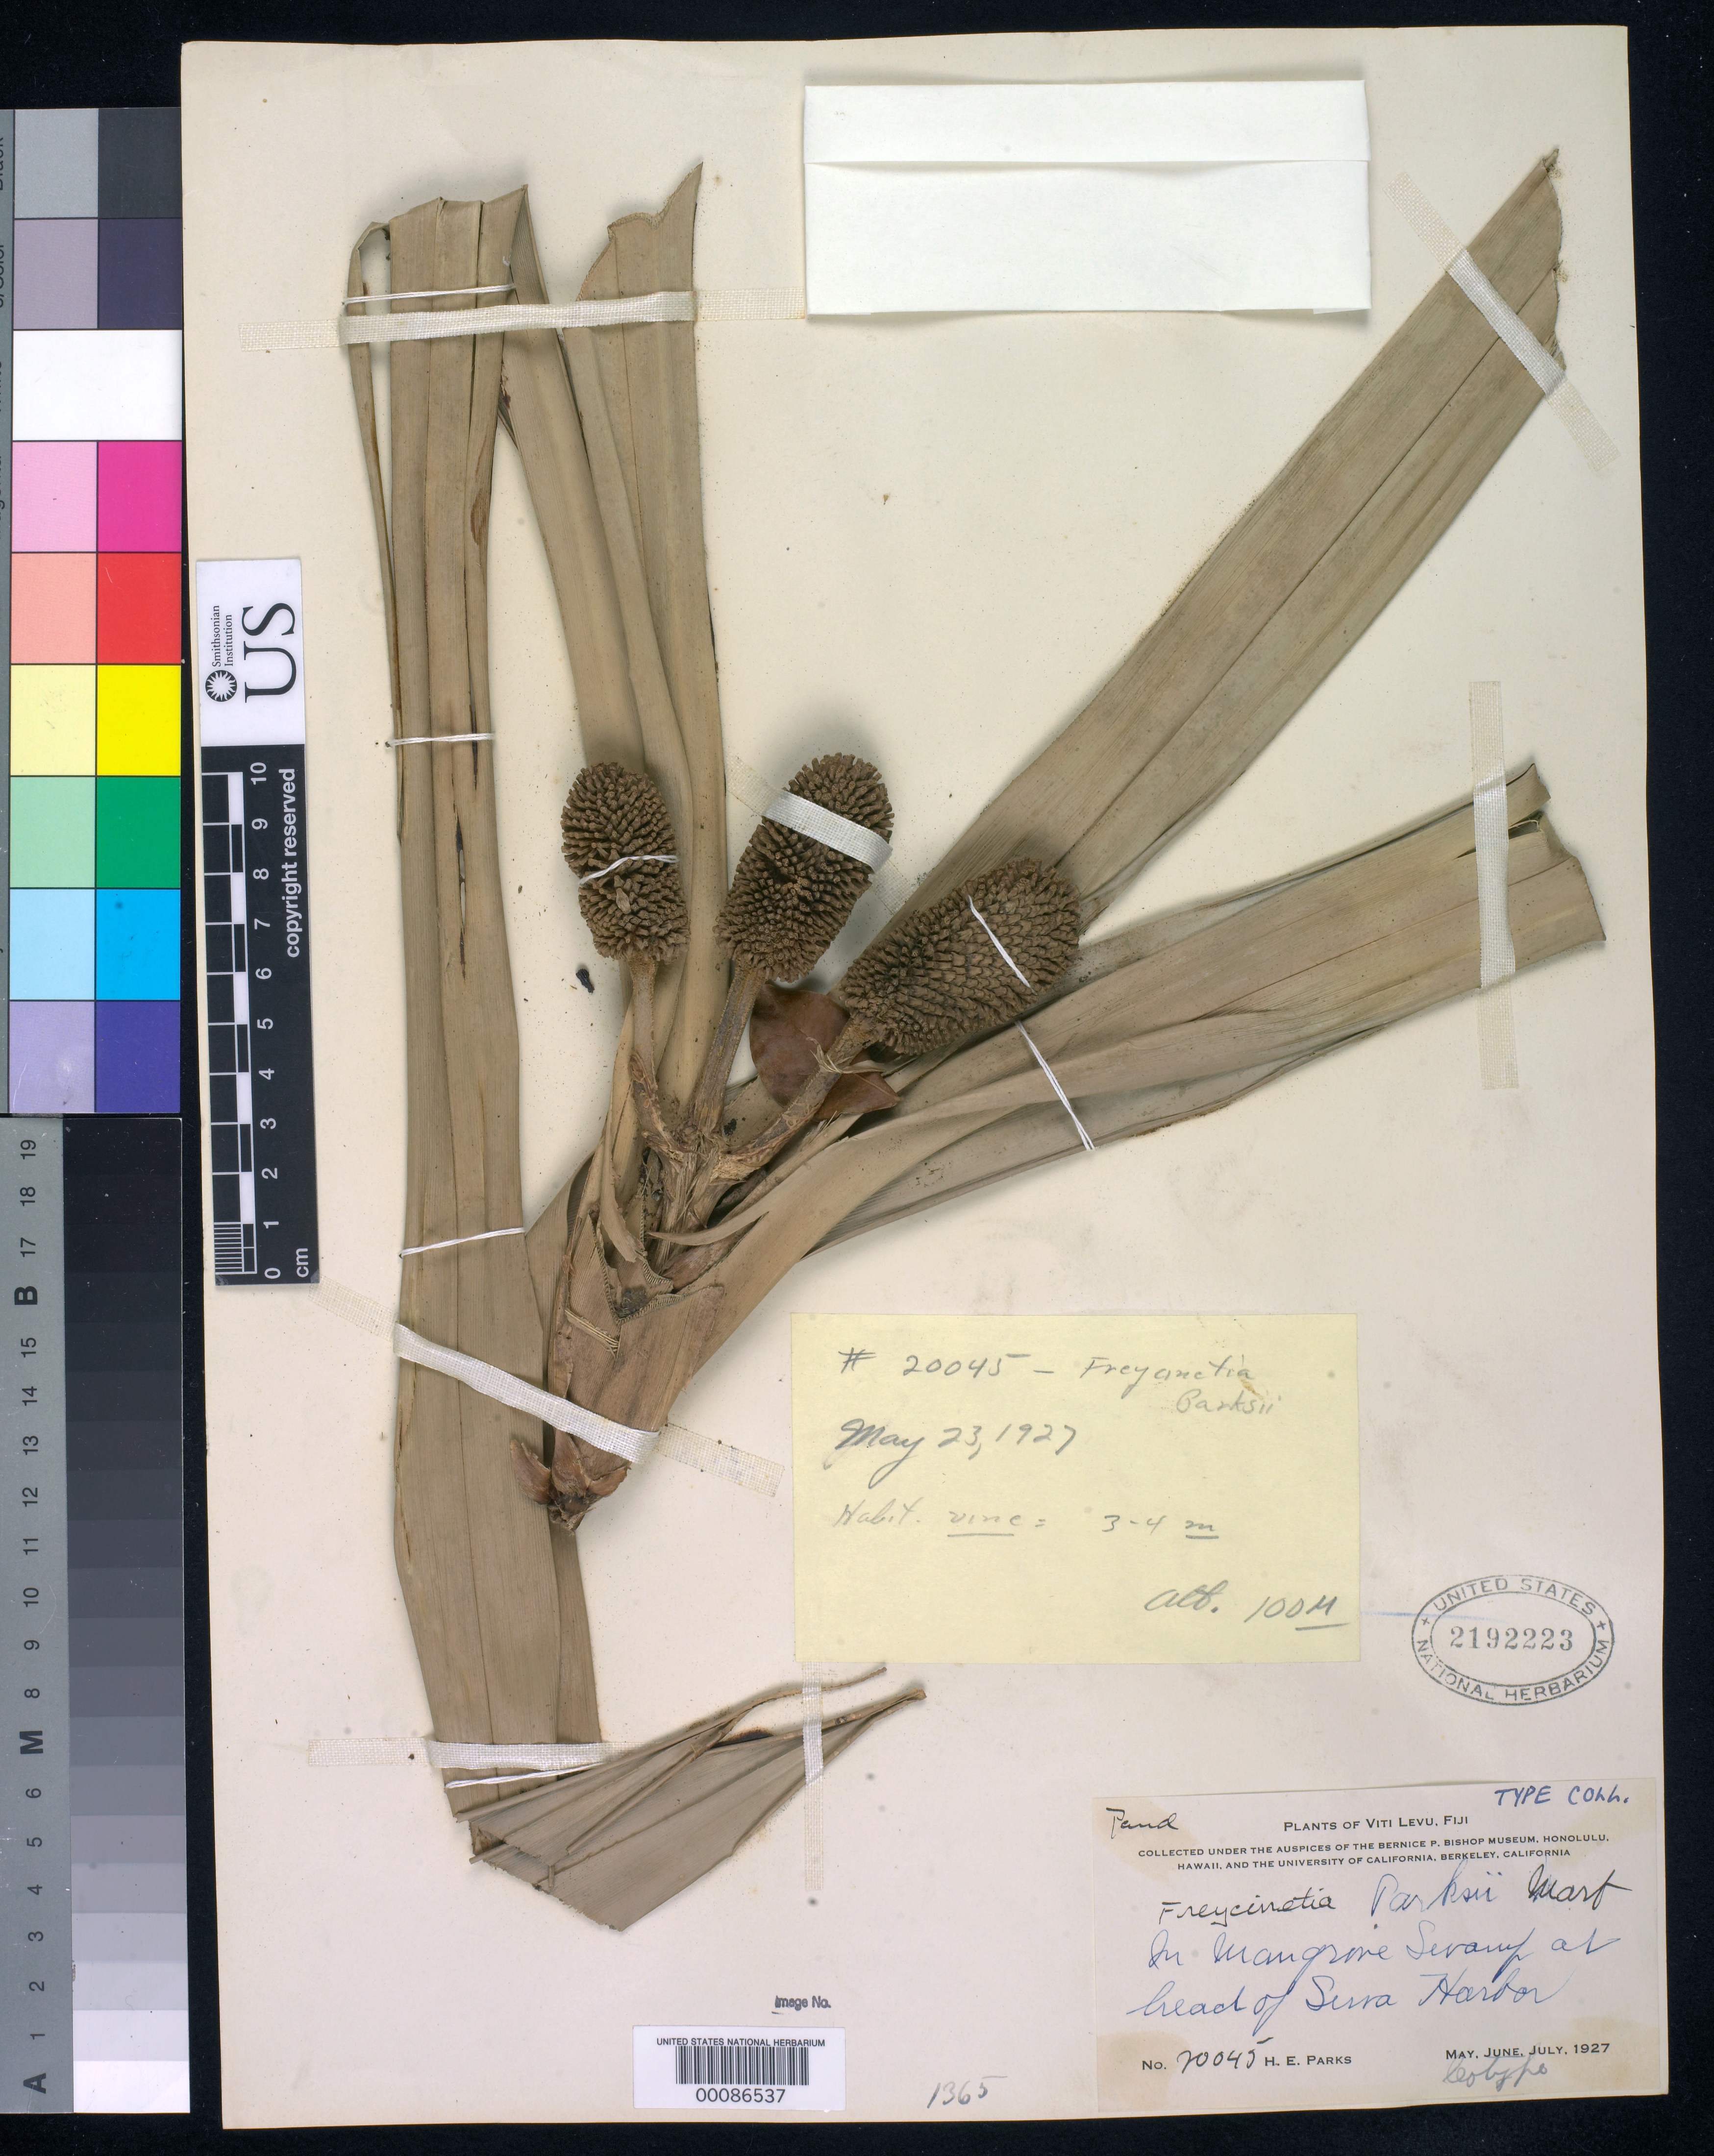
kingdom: Plantae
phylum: Tracheophyta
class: Liliopsida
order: Pandanales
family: Pandanaceae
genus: Freycinetia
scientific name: Freycinetia parksii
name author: Martelli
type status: Isotype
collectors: H. E. Parks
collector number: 20045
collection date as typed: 1927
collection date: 1927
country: Fiji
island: Viti Levu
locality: Head of Suva Harbor. [Viti Levu Group]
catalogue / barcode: US 2192223